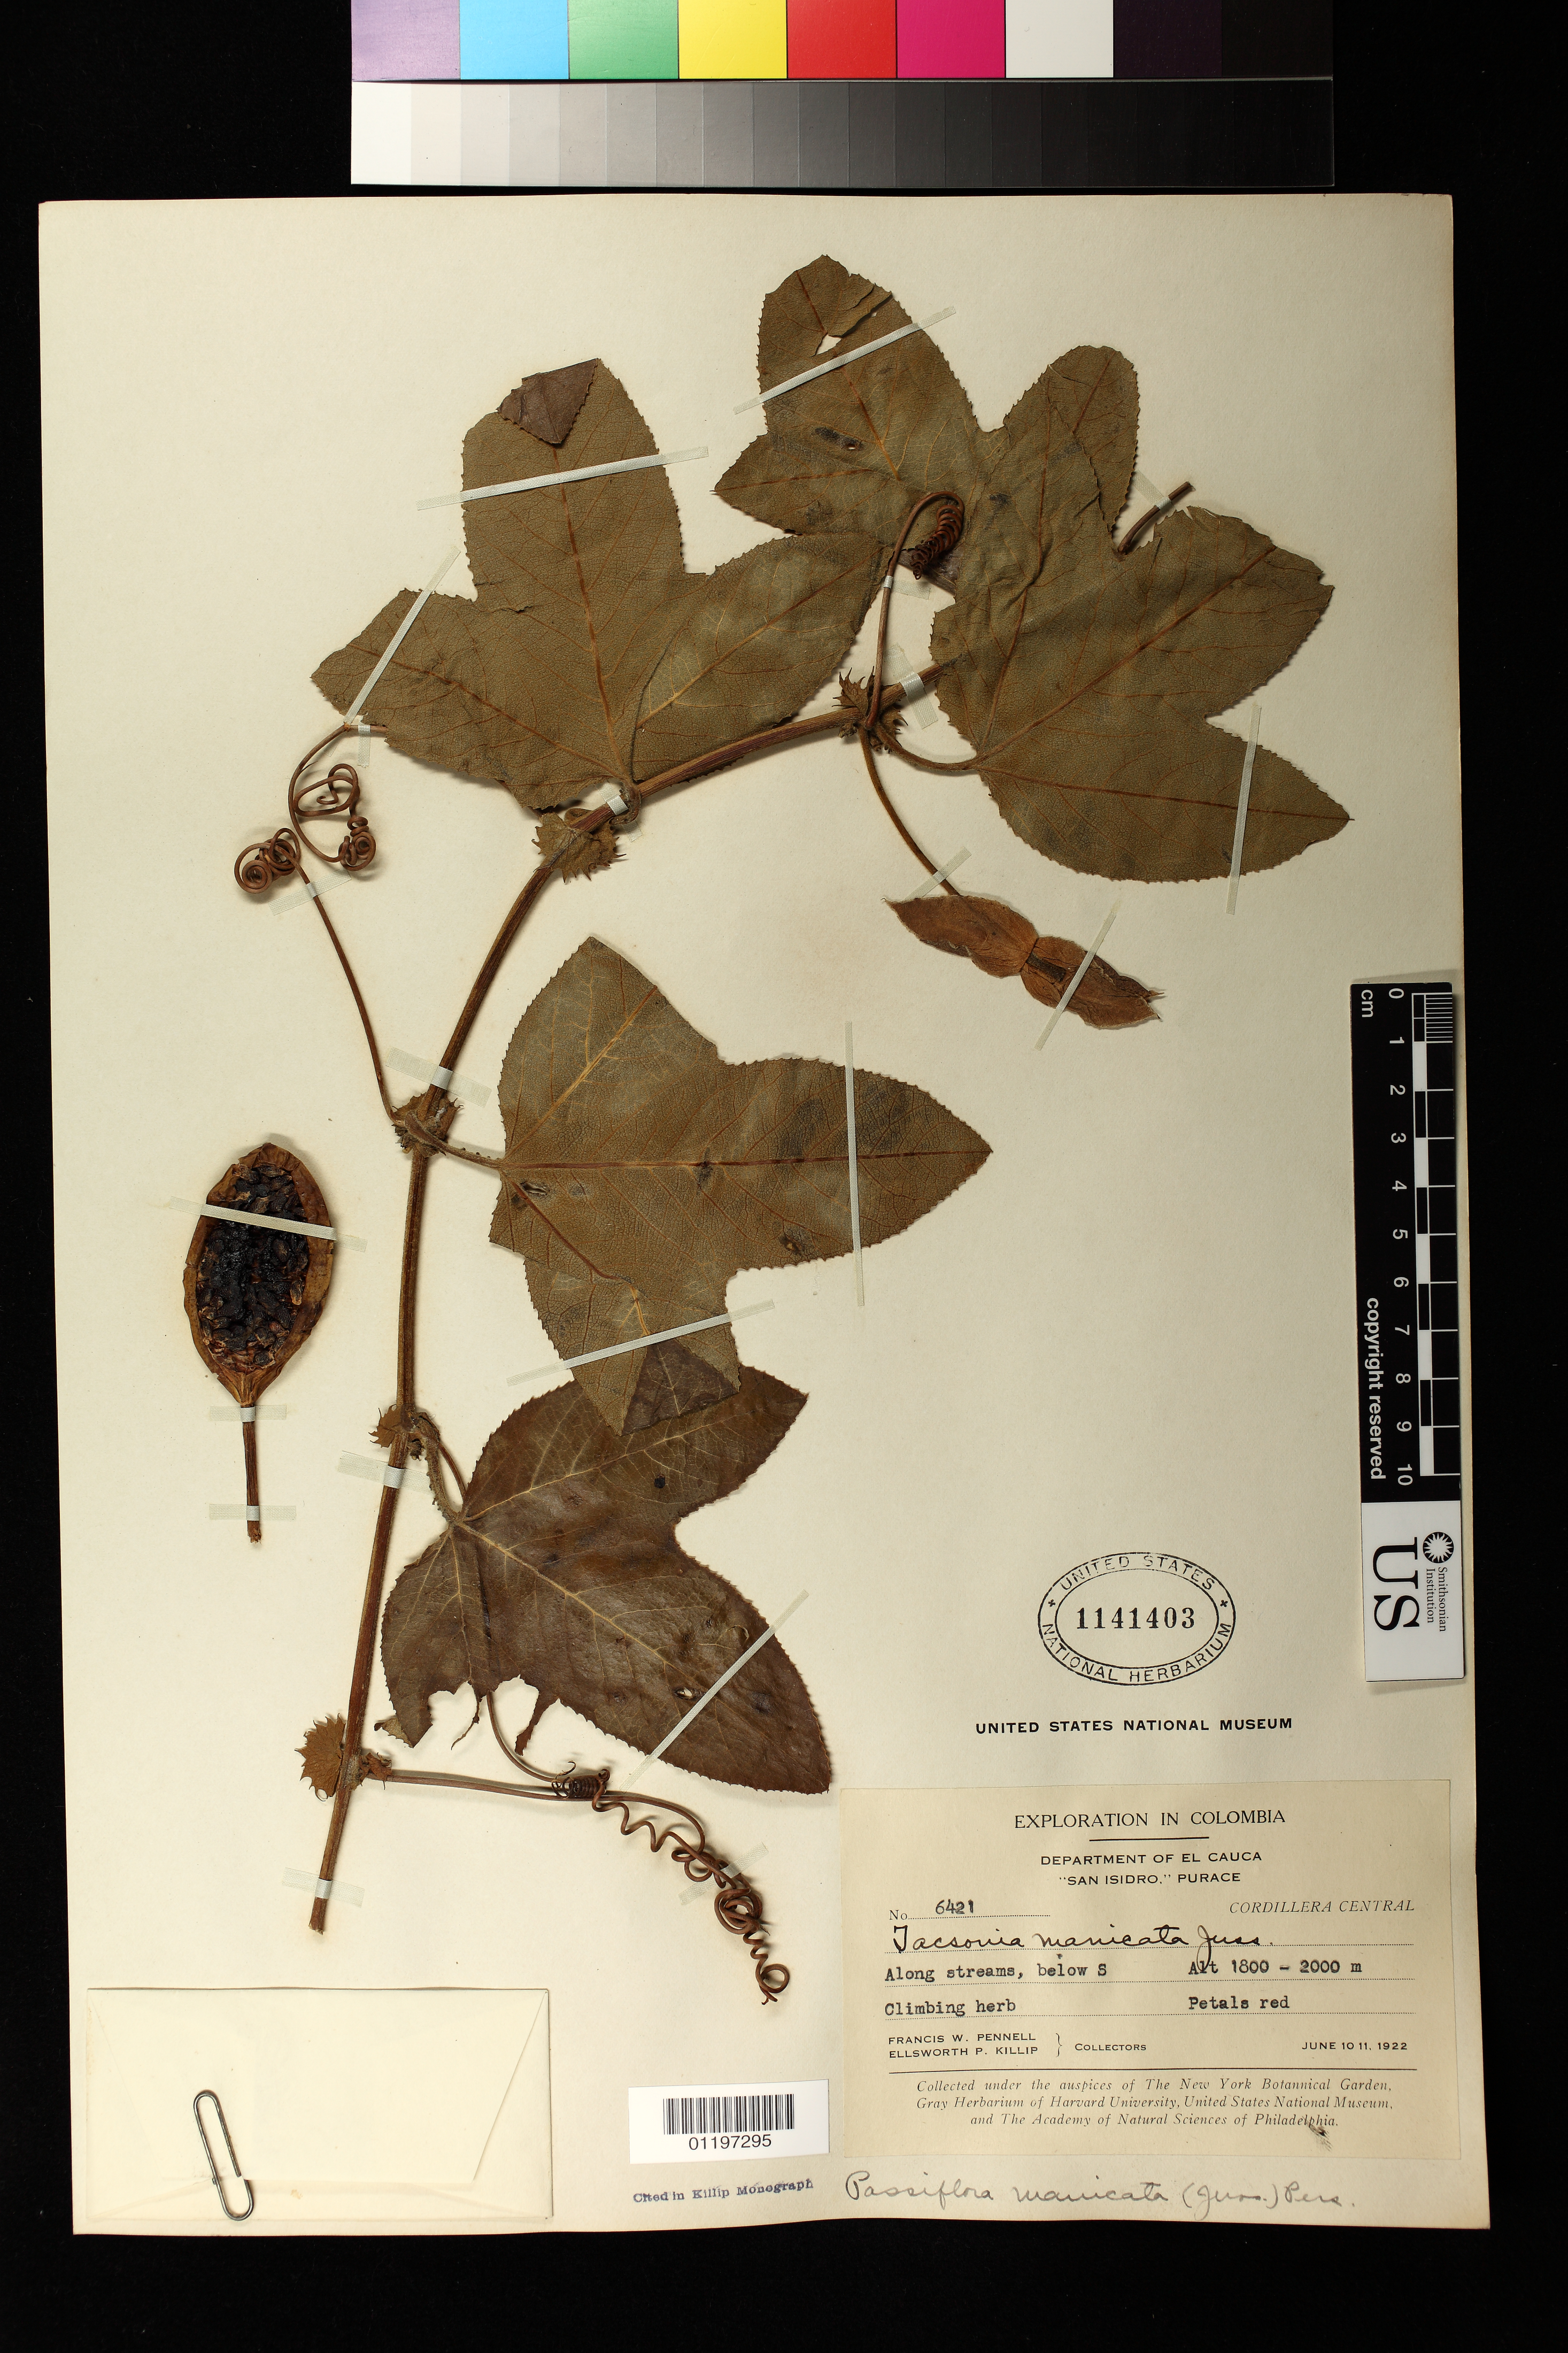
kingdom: Plantae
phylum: Tracheophyta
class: Magnoliopsida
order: Malpighiales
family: Passifloraceae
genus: Passiflora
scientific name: Passiflora manicata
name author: (Juss.) Pers.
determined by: Killip, Ellsworth P.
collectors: F. W. Pennell & E. P. Killip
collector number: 6421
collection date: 1922-06-10,1922-06-11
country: Colombia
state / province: Cauca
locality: "San Isidro", Purace, Cordillera Central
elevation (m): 1800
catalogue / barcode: US 1141403